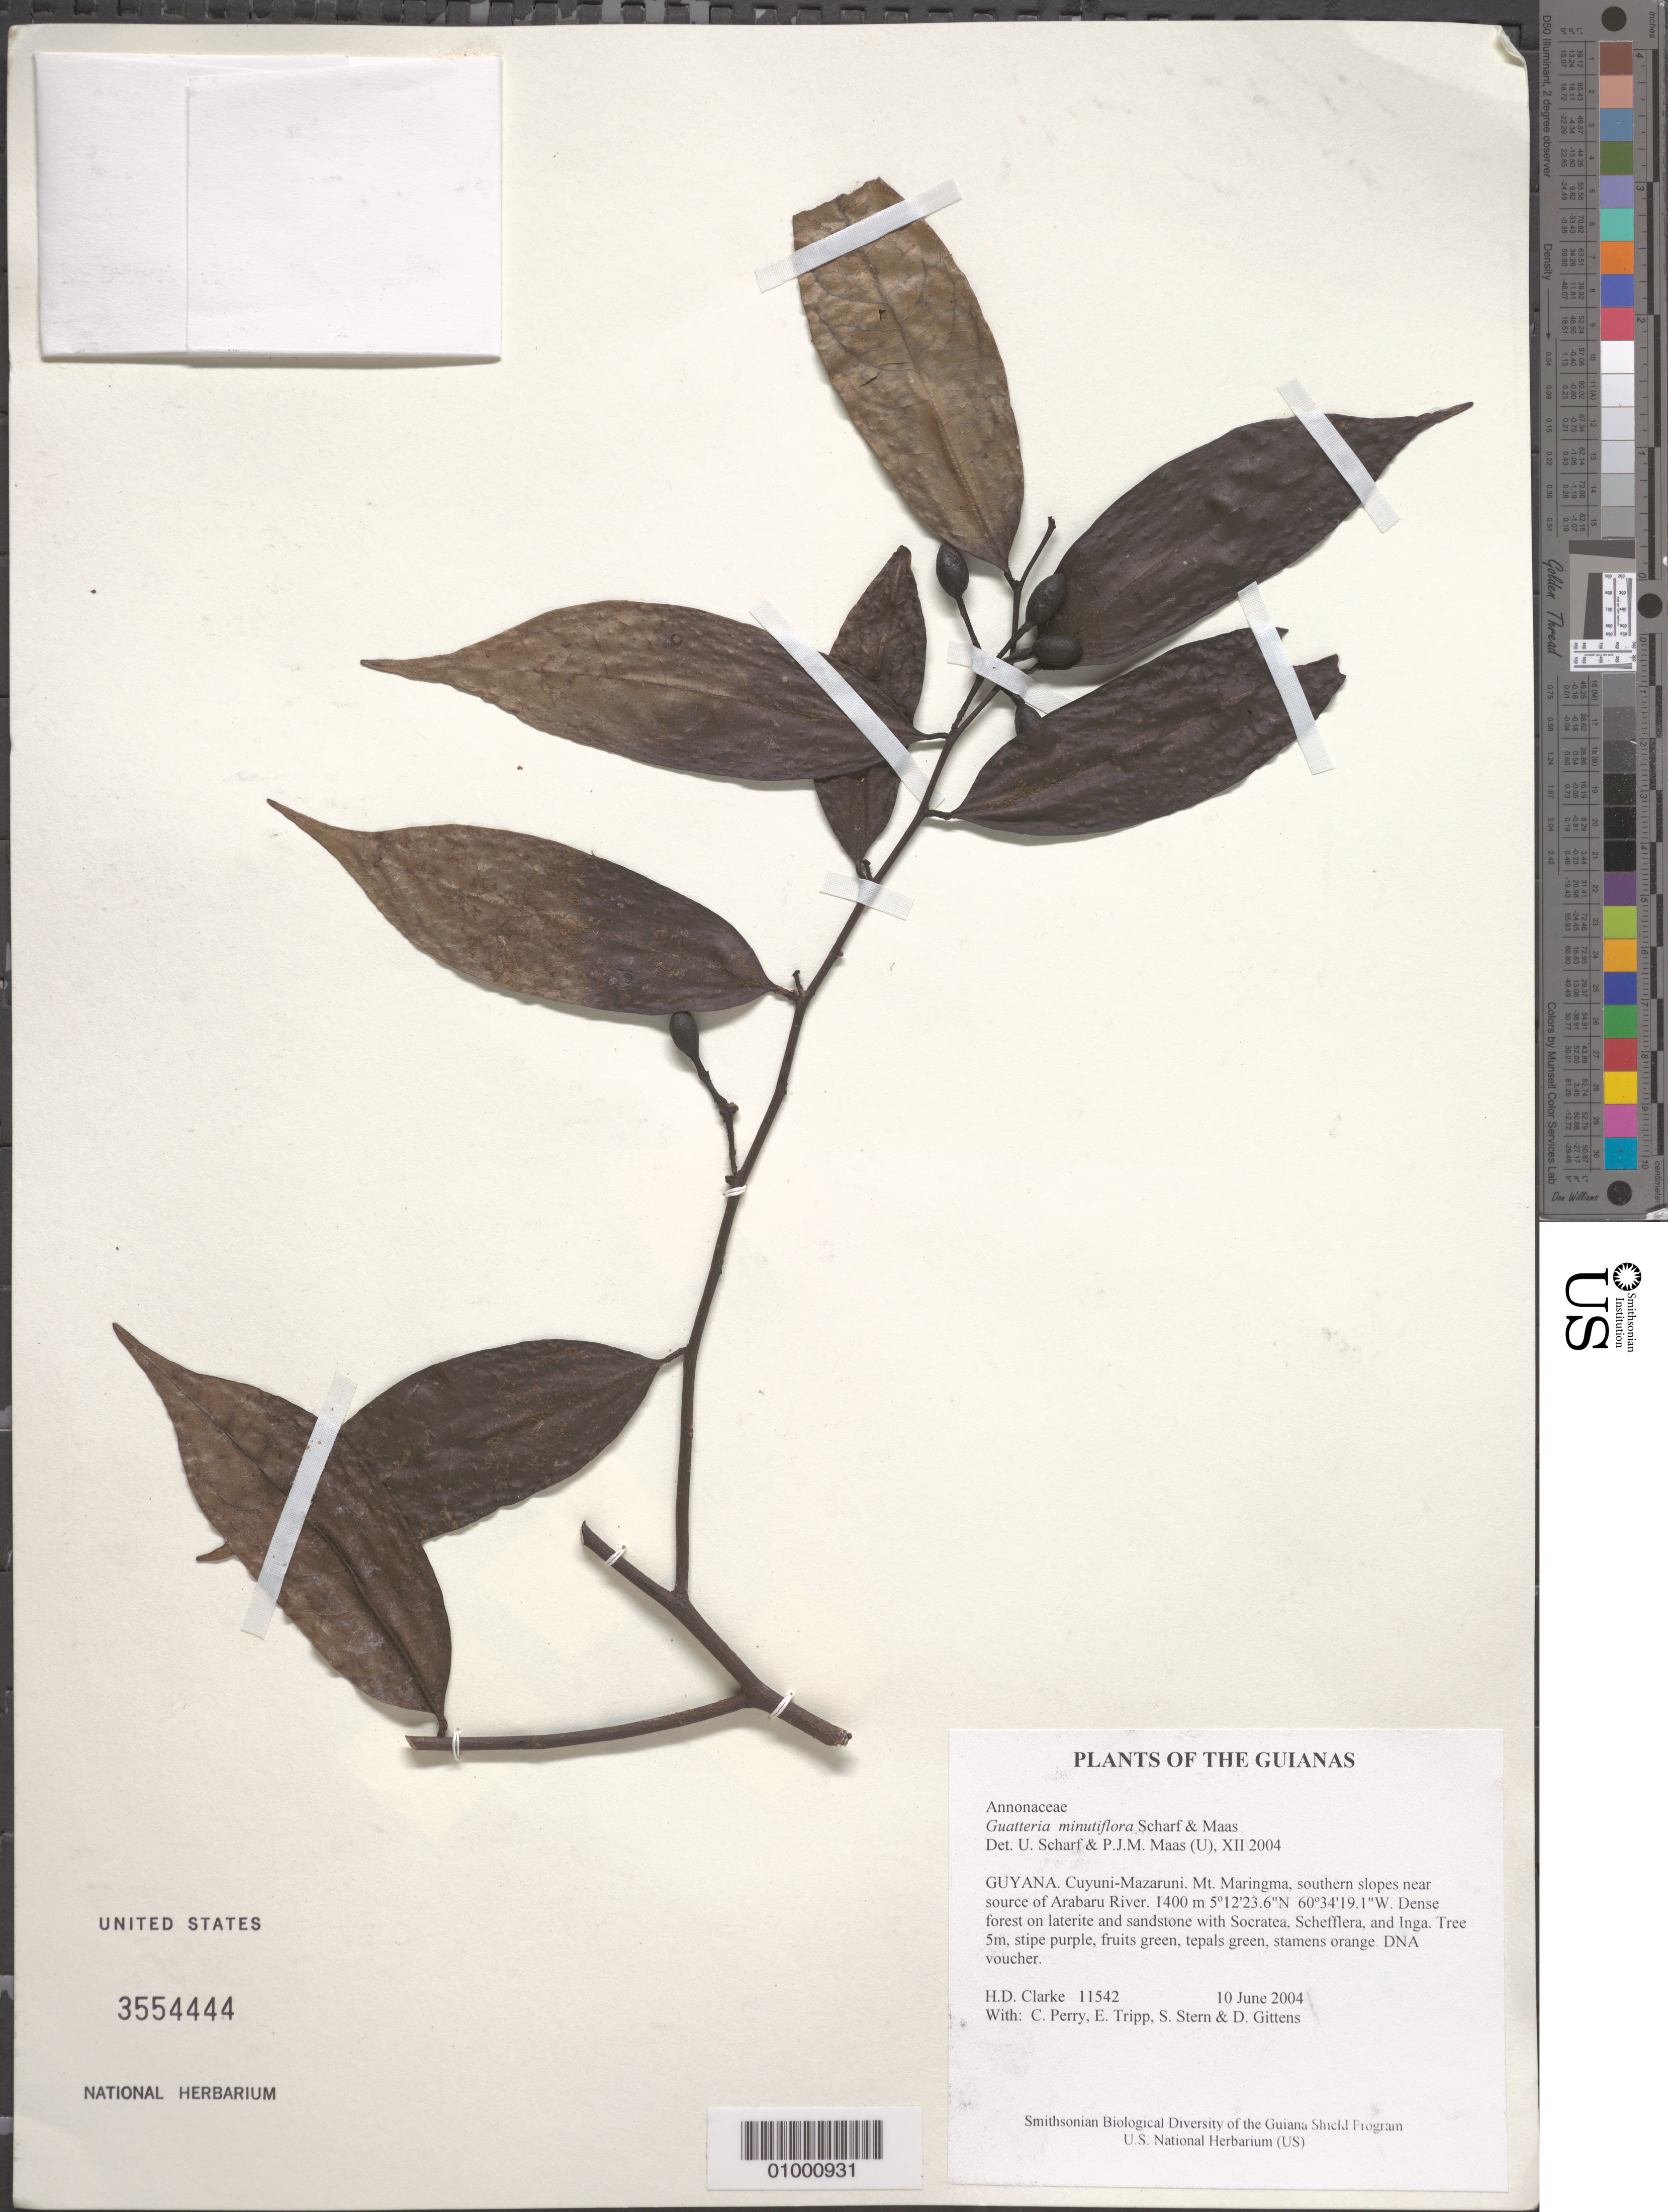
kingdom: Plantae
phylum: Tracheophyta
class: Magnoliopsida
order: Magnoliales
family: Annonaceae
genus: Guatteria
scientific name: Guatteria minutiflora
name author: Scharf & Maas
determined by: Scharf, U.; Maas, P. J.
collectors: H. D. Clarke, C. Perry, E. Tripp, S. R. Stern & D. Gittens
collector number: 11542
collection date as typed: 10 June 2004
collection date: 2004-06-10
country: Guyana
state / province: Cuyuni-Mazaruni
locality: Mt. Maringma, southern slopes near source of Arabaru River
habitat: Dense forest on laterite and sandstone with Socratea, Schefflera, and Inga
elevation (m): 1400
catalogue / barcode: US 3554444